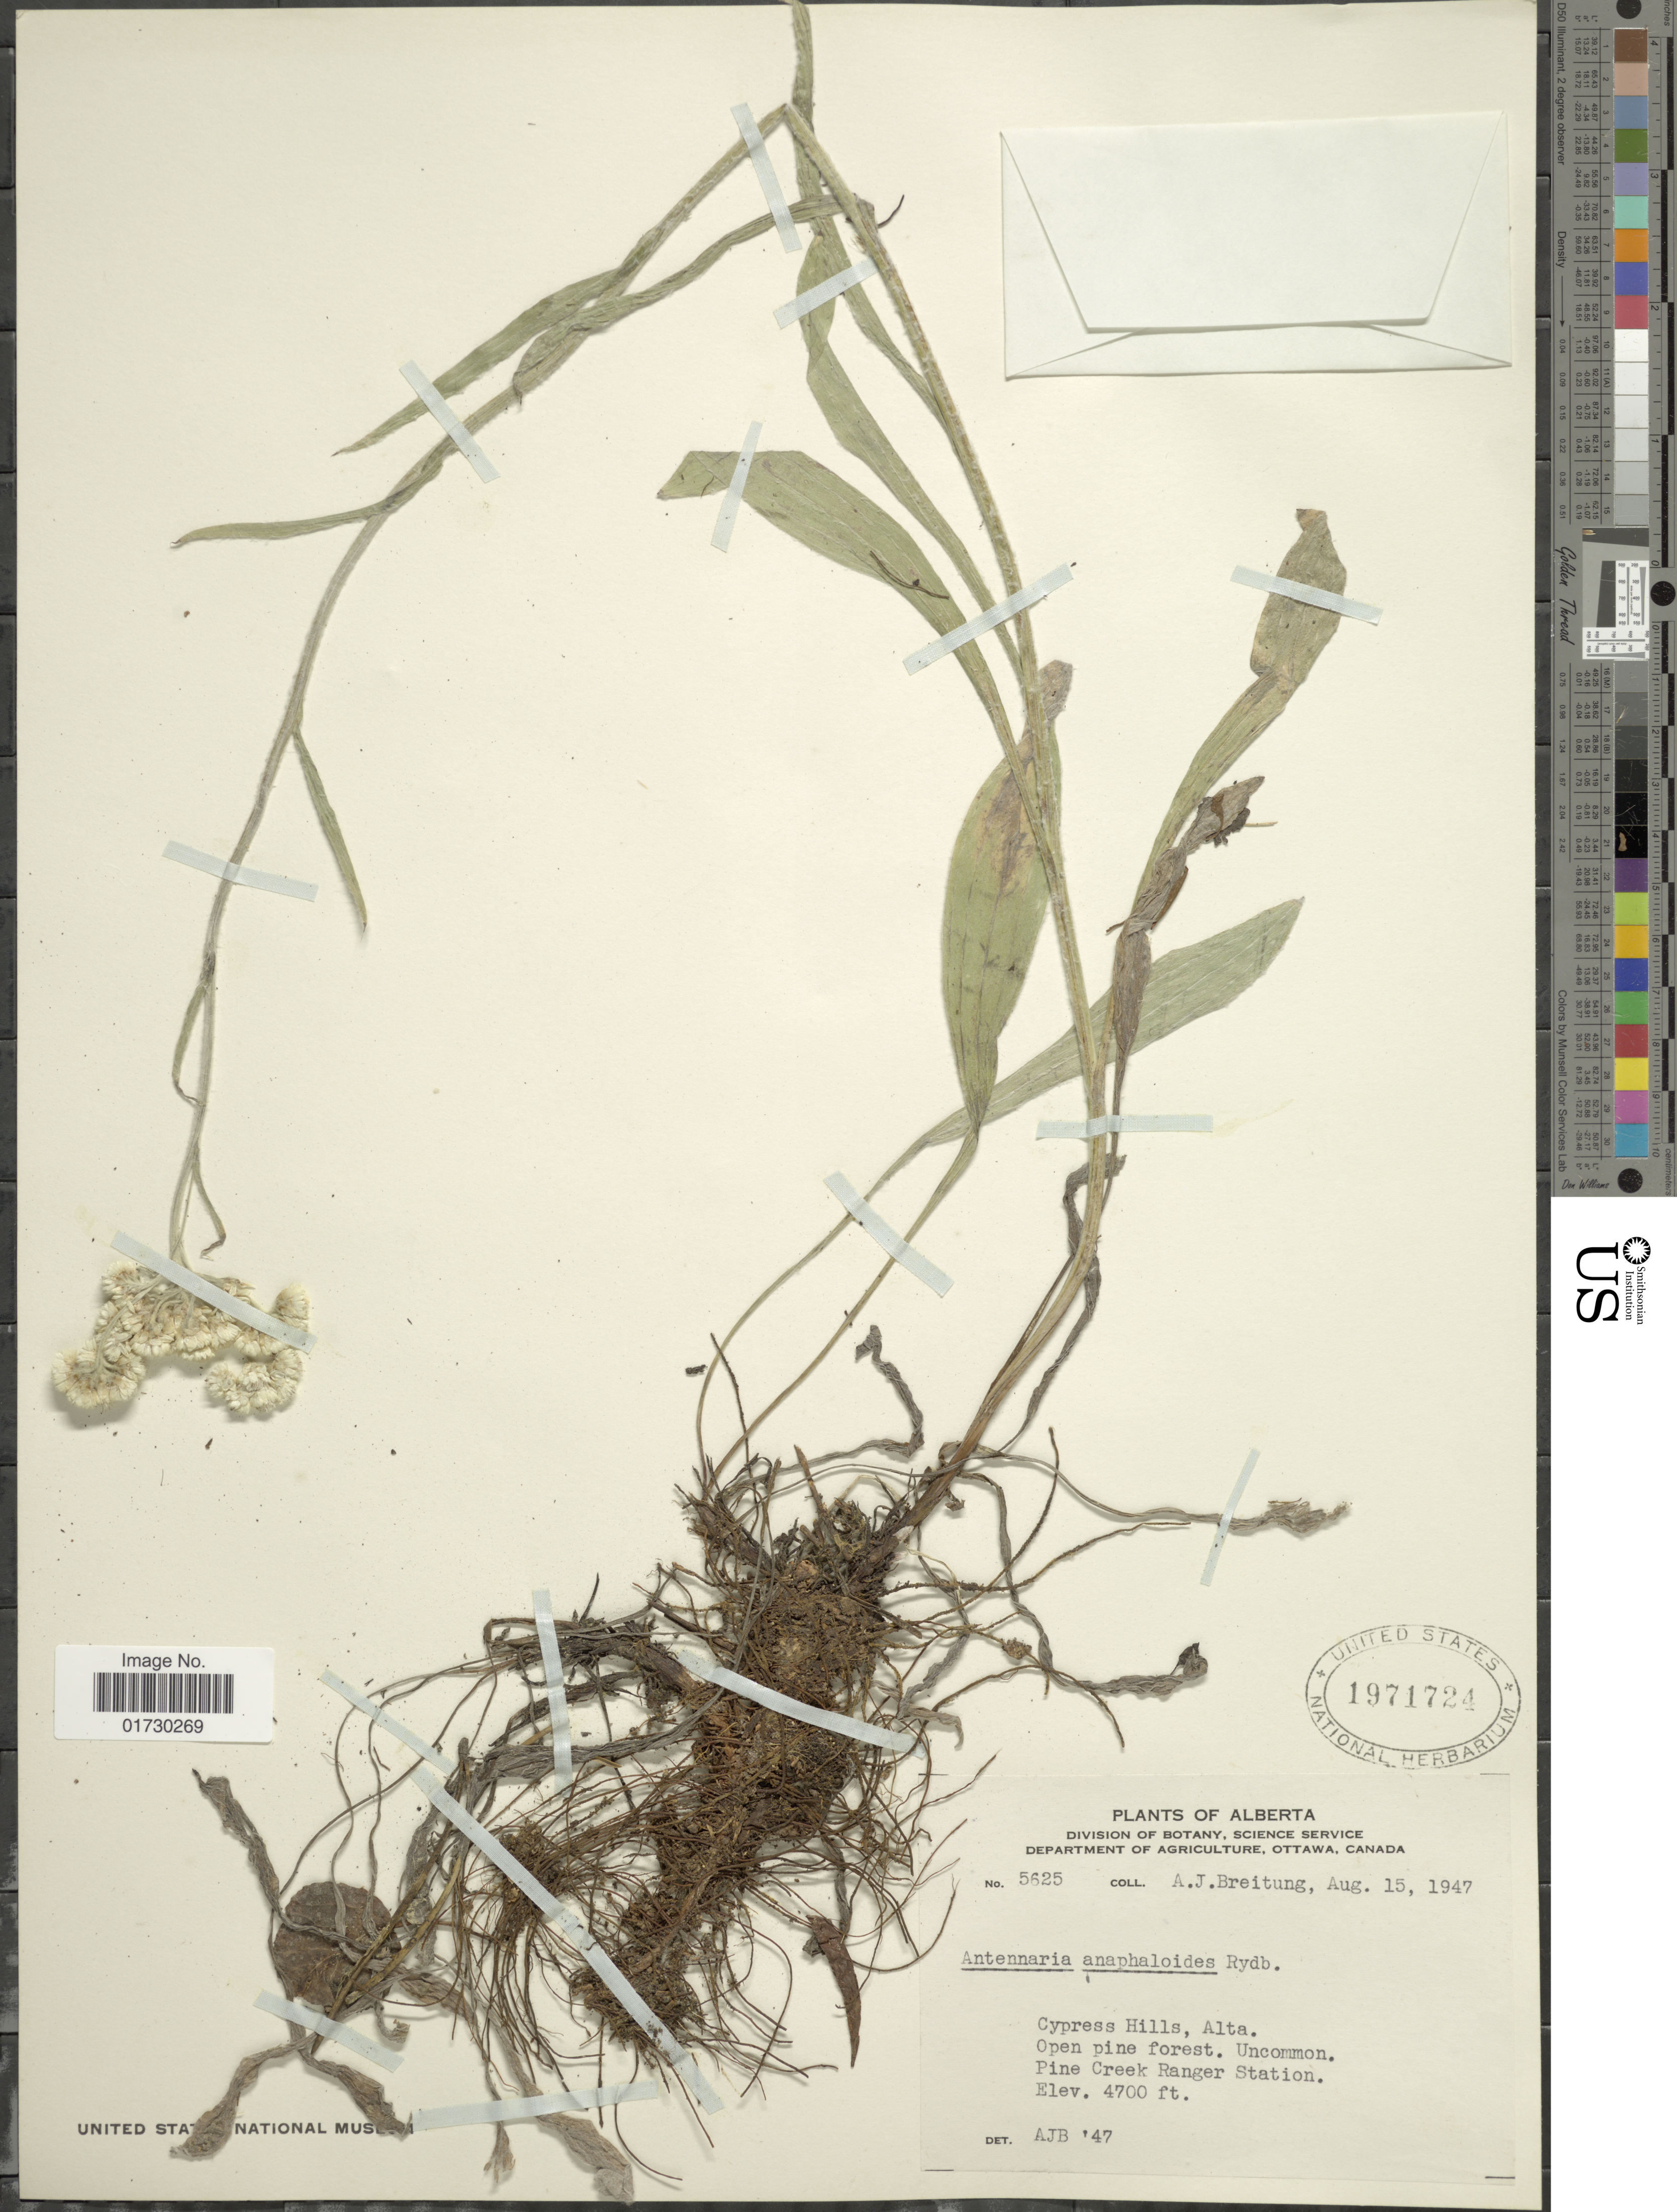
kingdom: Plantae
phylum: Tracheophyta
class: Magnoliopsida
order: Asterales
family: Asteraceae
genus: Antennaria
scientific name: Antennaria anaphaloides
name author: Rydb.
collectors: A. Breitung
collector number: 5625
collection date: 1947-08-15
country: Canada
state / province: Alberta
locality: Cypress Hills, Alta, Pine Creek Ranger Station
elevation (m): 1433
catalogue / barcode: US 1971724